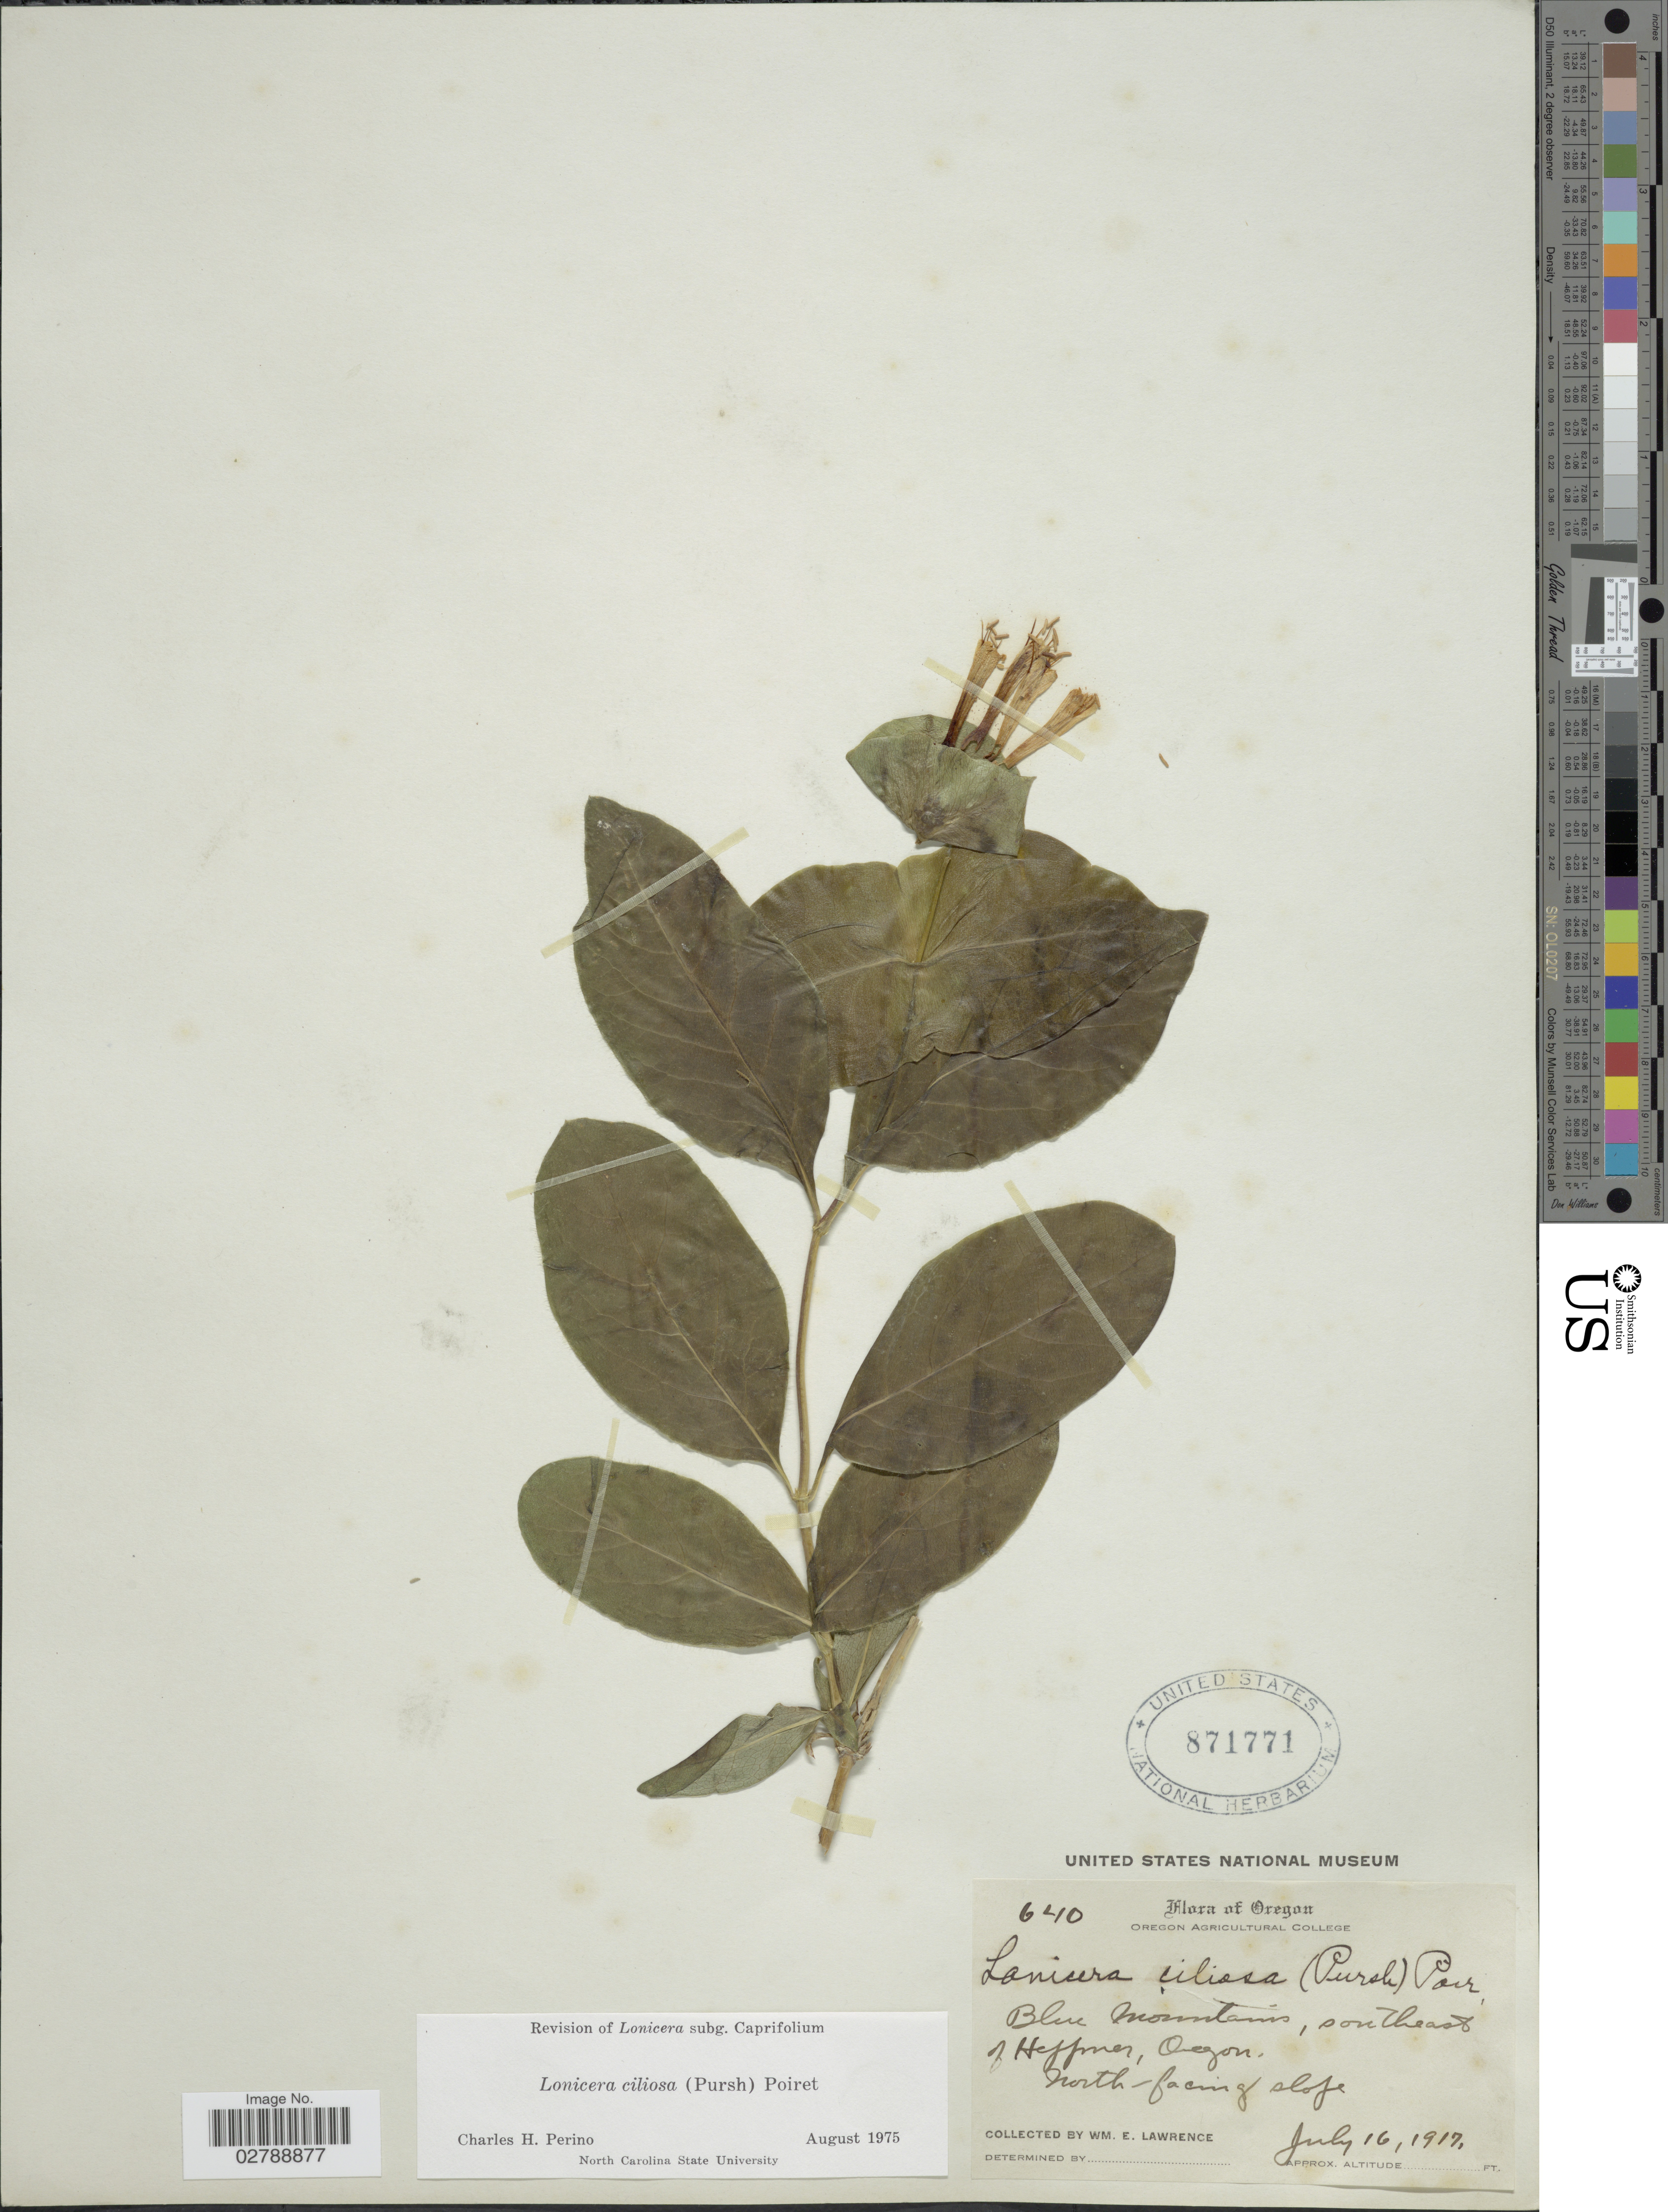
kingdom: Plantae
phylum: Tracheophyta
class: Magnoliopsida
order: Dipsacales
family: Caprifoliaceae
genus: Lonicera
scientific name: Lonicera ciliosa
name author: Poir.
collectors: W. Lawrence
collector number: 640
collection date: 1917-07-16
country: United States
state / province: Oregon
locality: Blue Mountains, southeast of Heppner, north-facing slope.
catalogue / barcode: US 871771